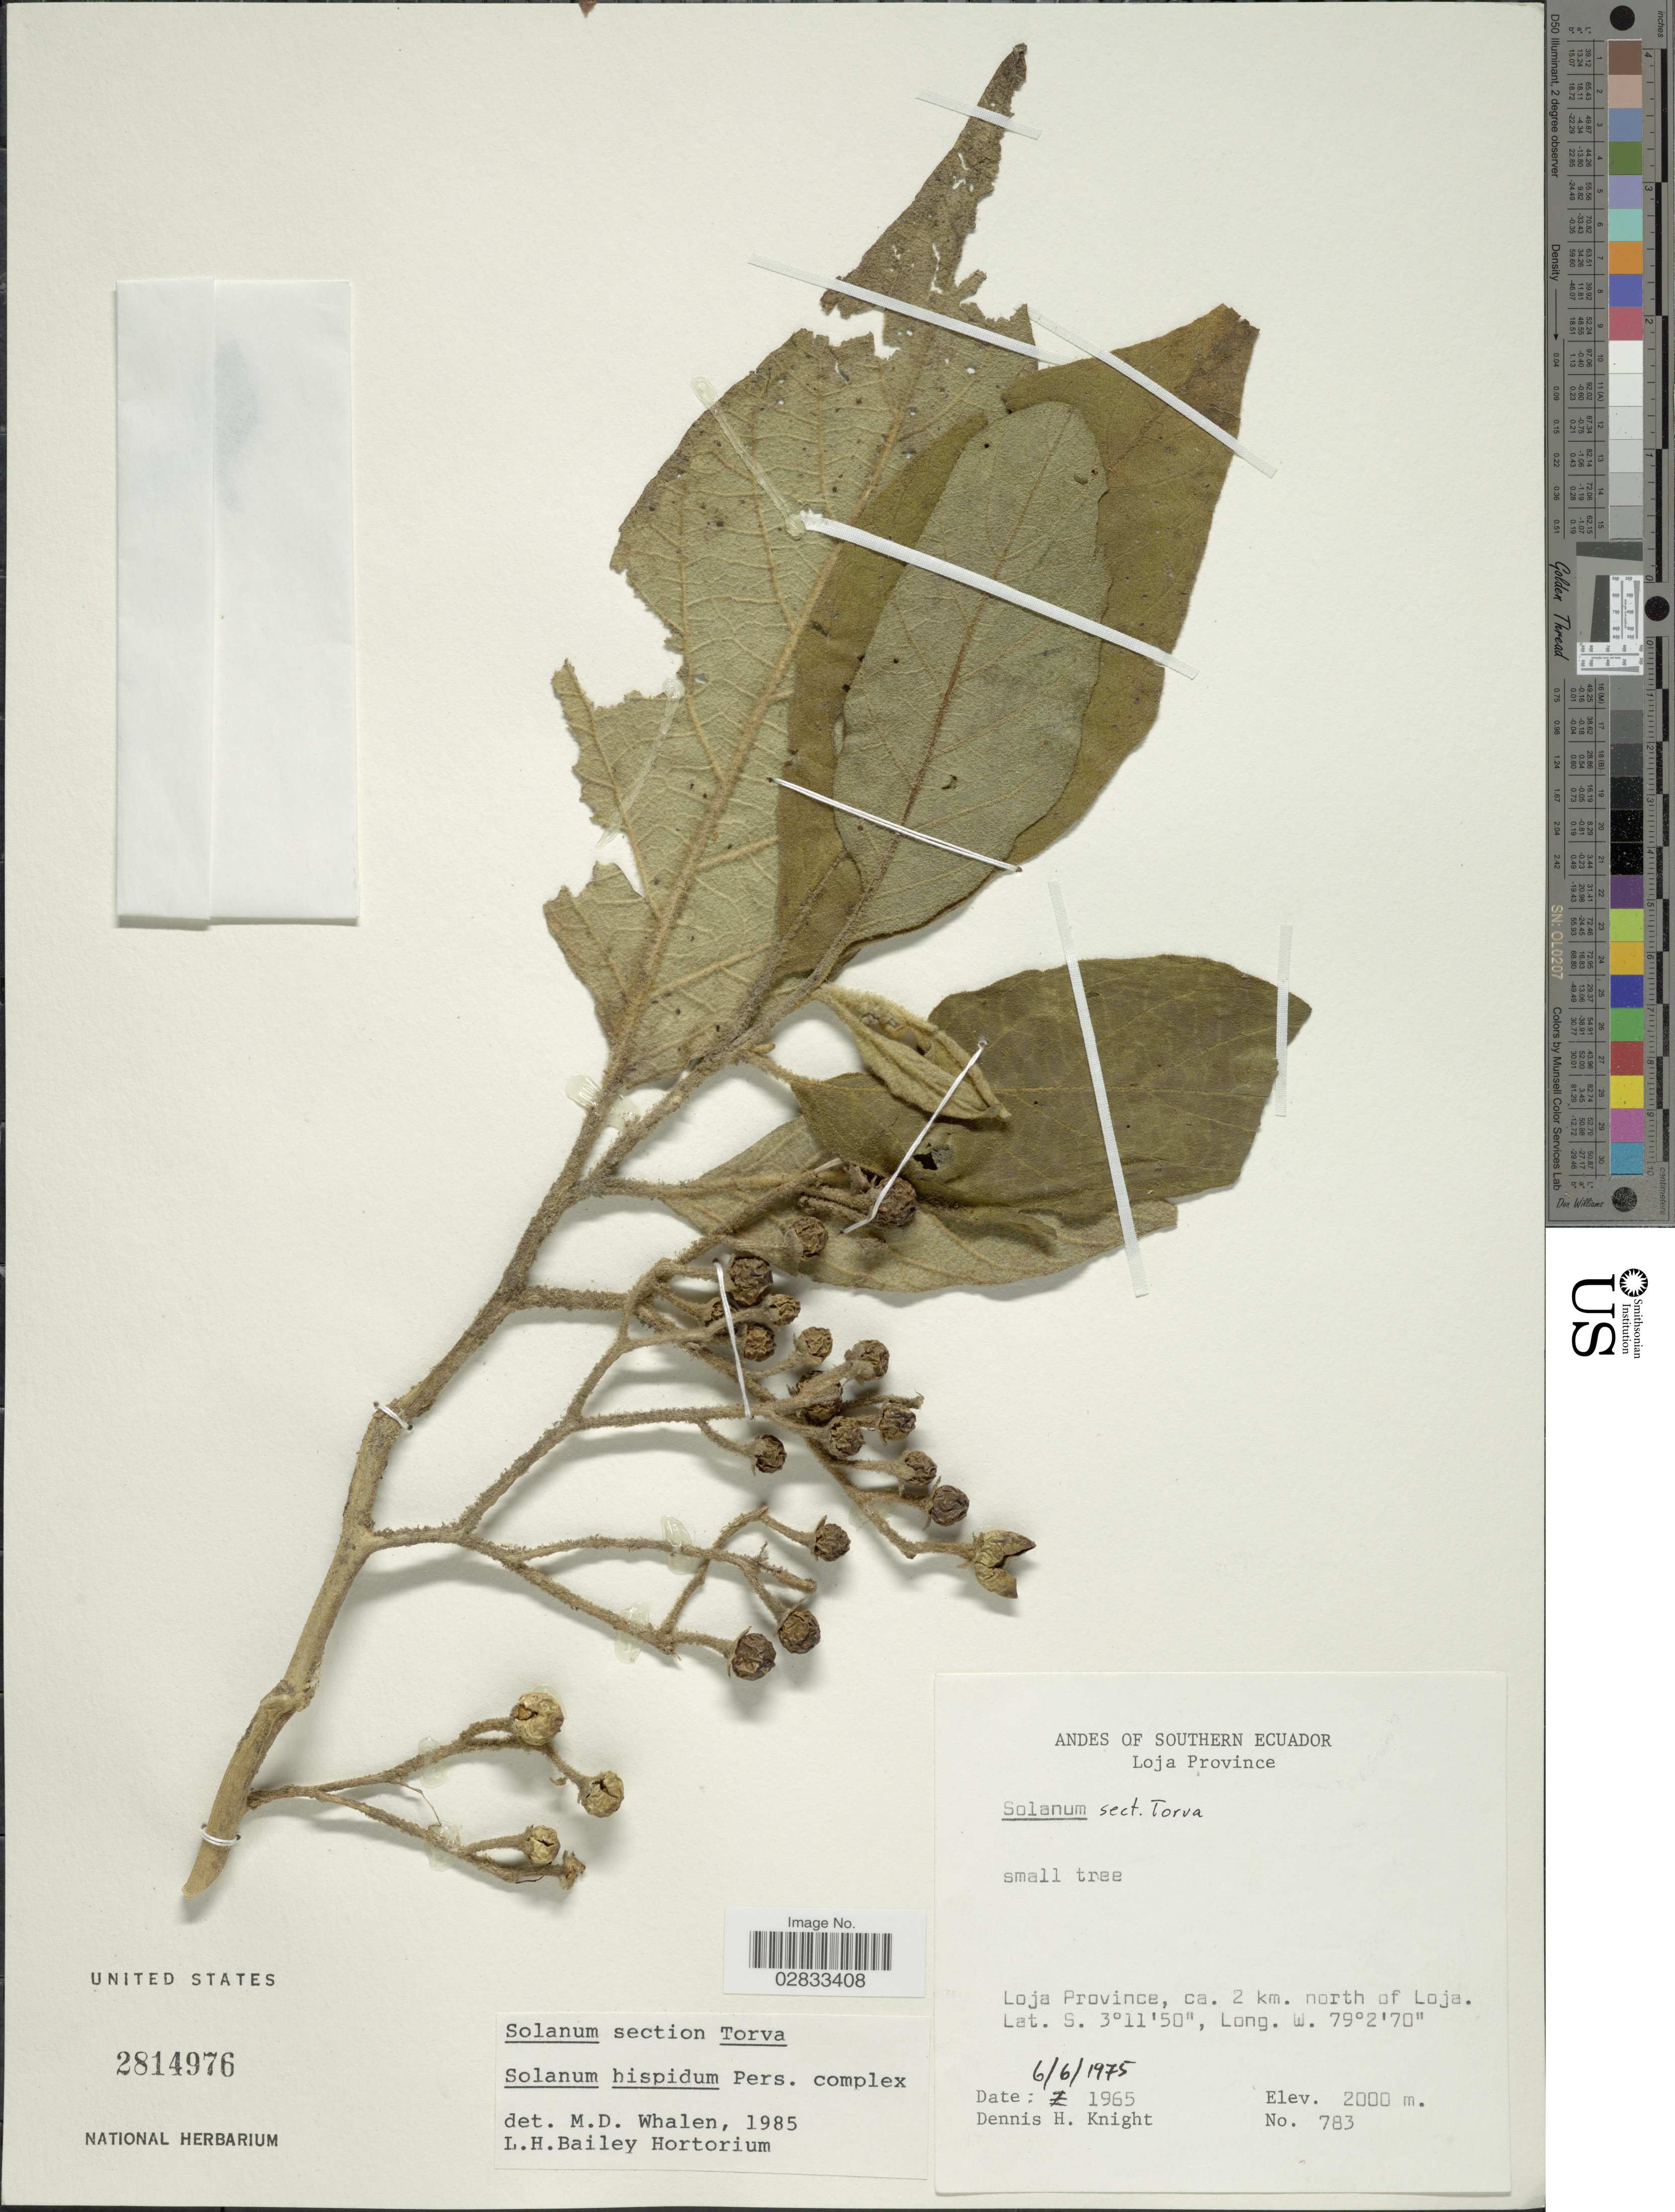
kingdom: Plantae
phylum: Tracheophyta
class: Magnoliopsida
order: Solanales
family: Solanaceae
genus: Solanum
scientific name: Solanum hispidum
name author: Pers.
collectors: D. Knight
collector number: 783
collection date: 1975-06-06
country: Ecuador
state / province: Loja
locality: Andes of Southern Ecuador, Loja Province, Loja Province, ca. 2 km. north of Loja.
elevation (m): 2000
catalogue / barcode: US 2814976